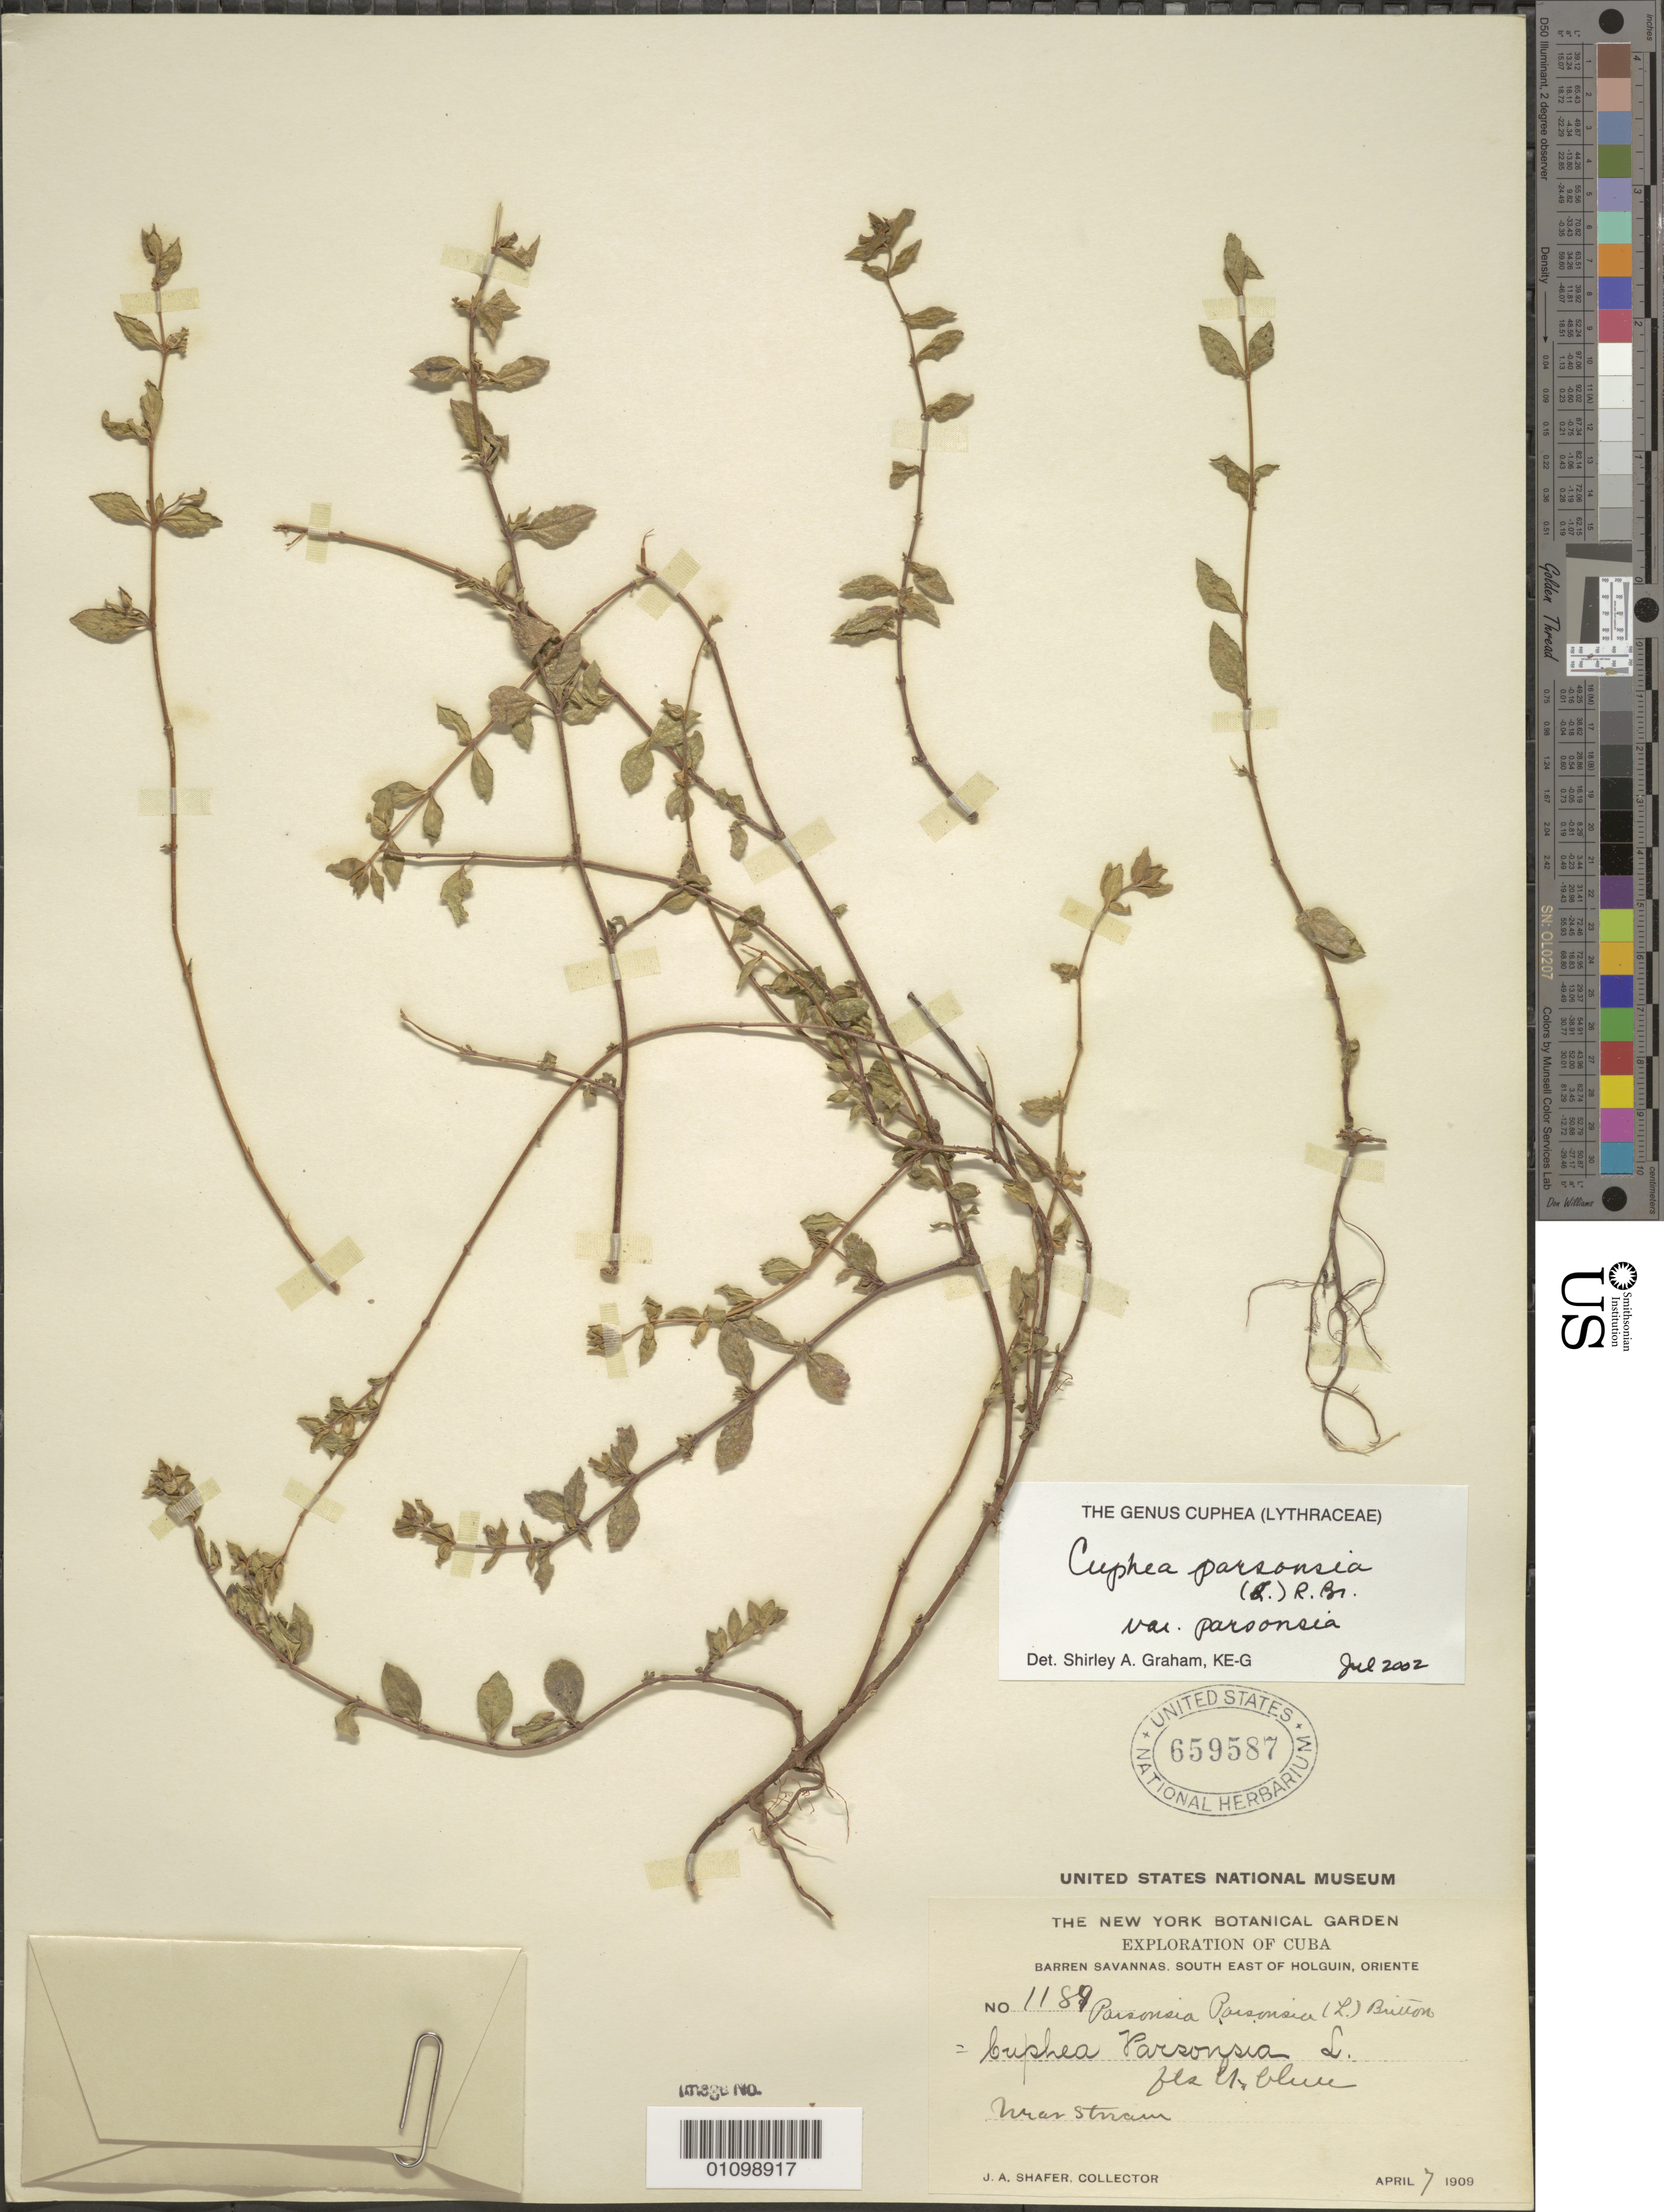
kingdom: Plantae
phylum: Tracheophyta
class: Magnoliopsida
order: Myrtales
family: Lythraceae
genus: Cuphea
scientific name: Cuphea parsonsia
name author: (L.) R. Br. ex Steud.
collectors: J. A. Shafer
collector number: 1189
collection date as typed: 07 Apr 1909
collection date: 1909-04-07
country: Cuba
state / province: Holguín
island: Cuba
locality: Barren Savannas, SE of Holguin, Oriente Near stream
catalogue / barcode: US 659587